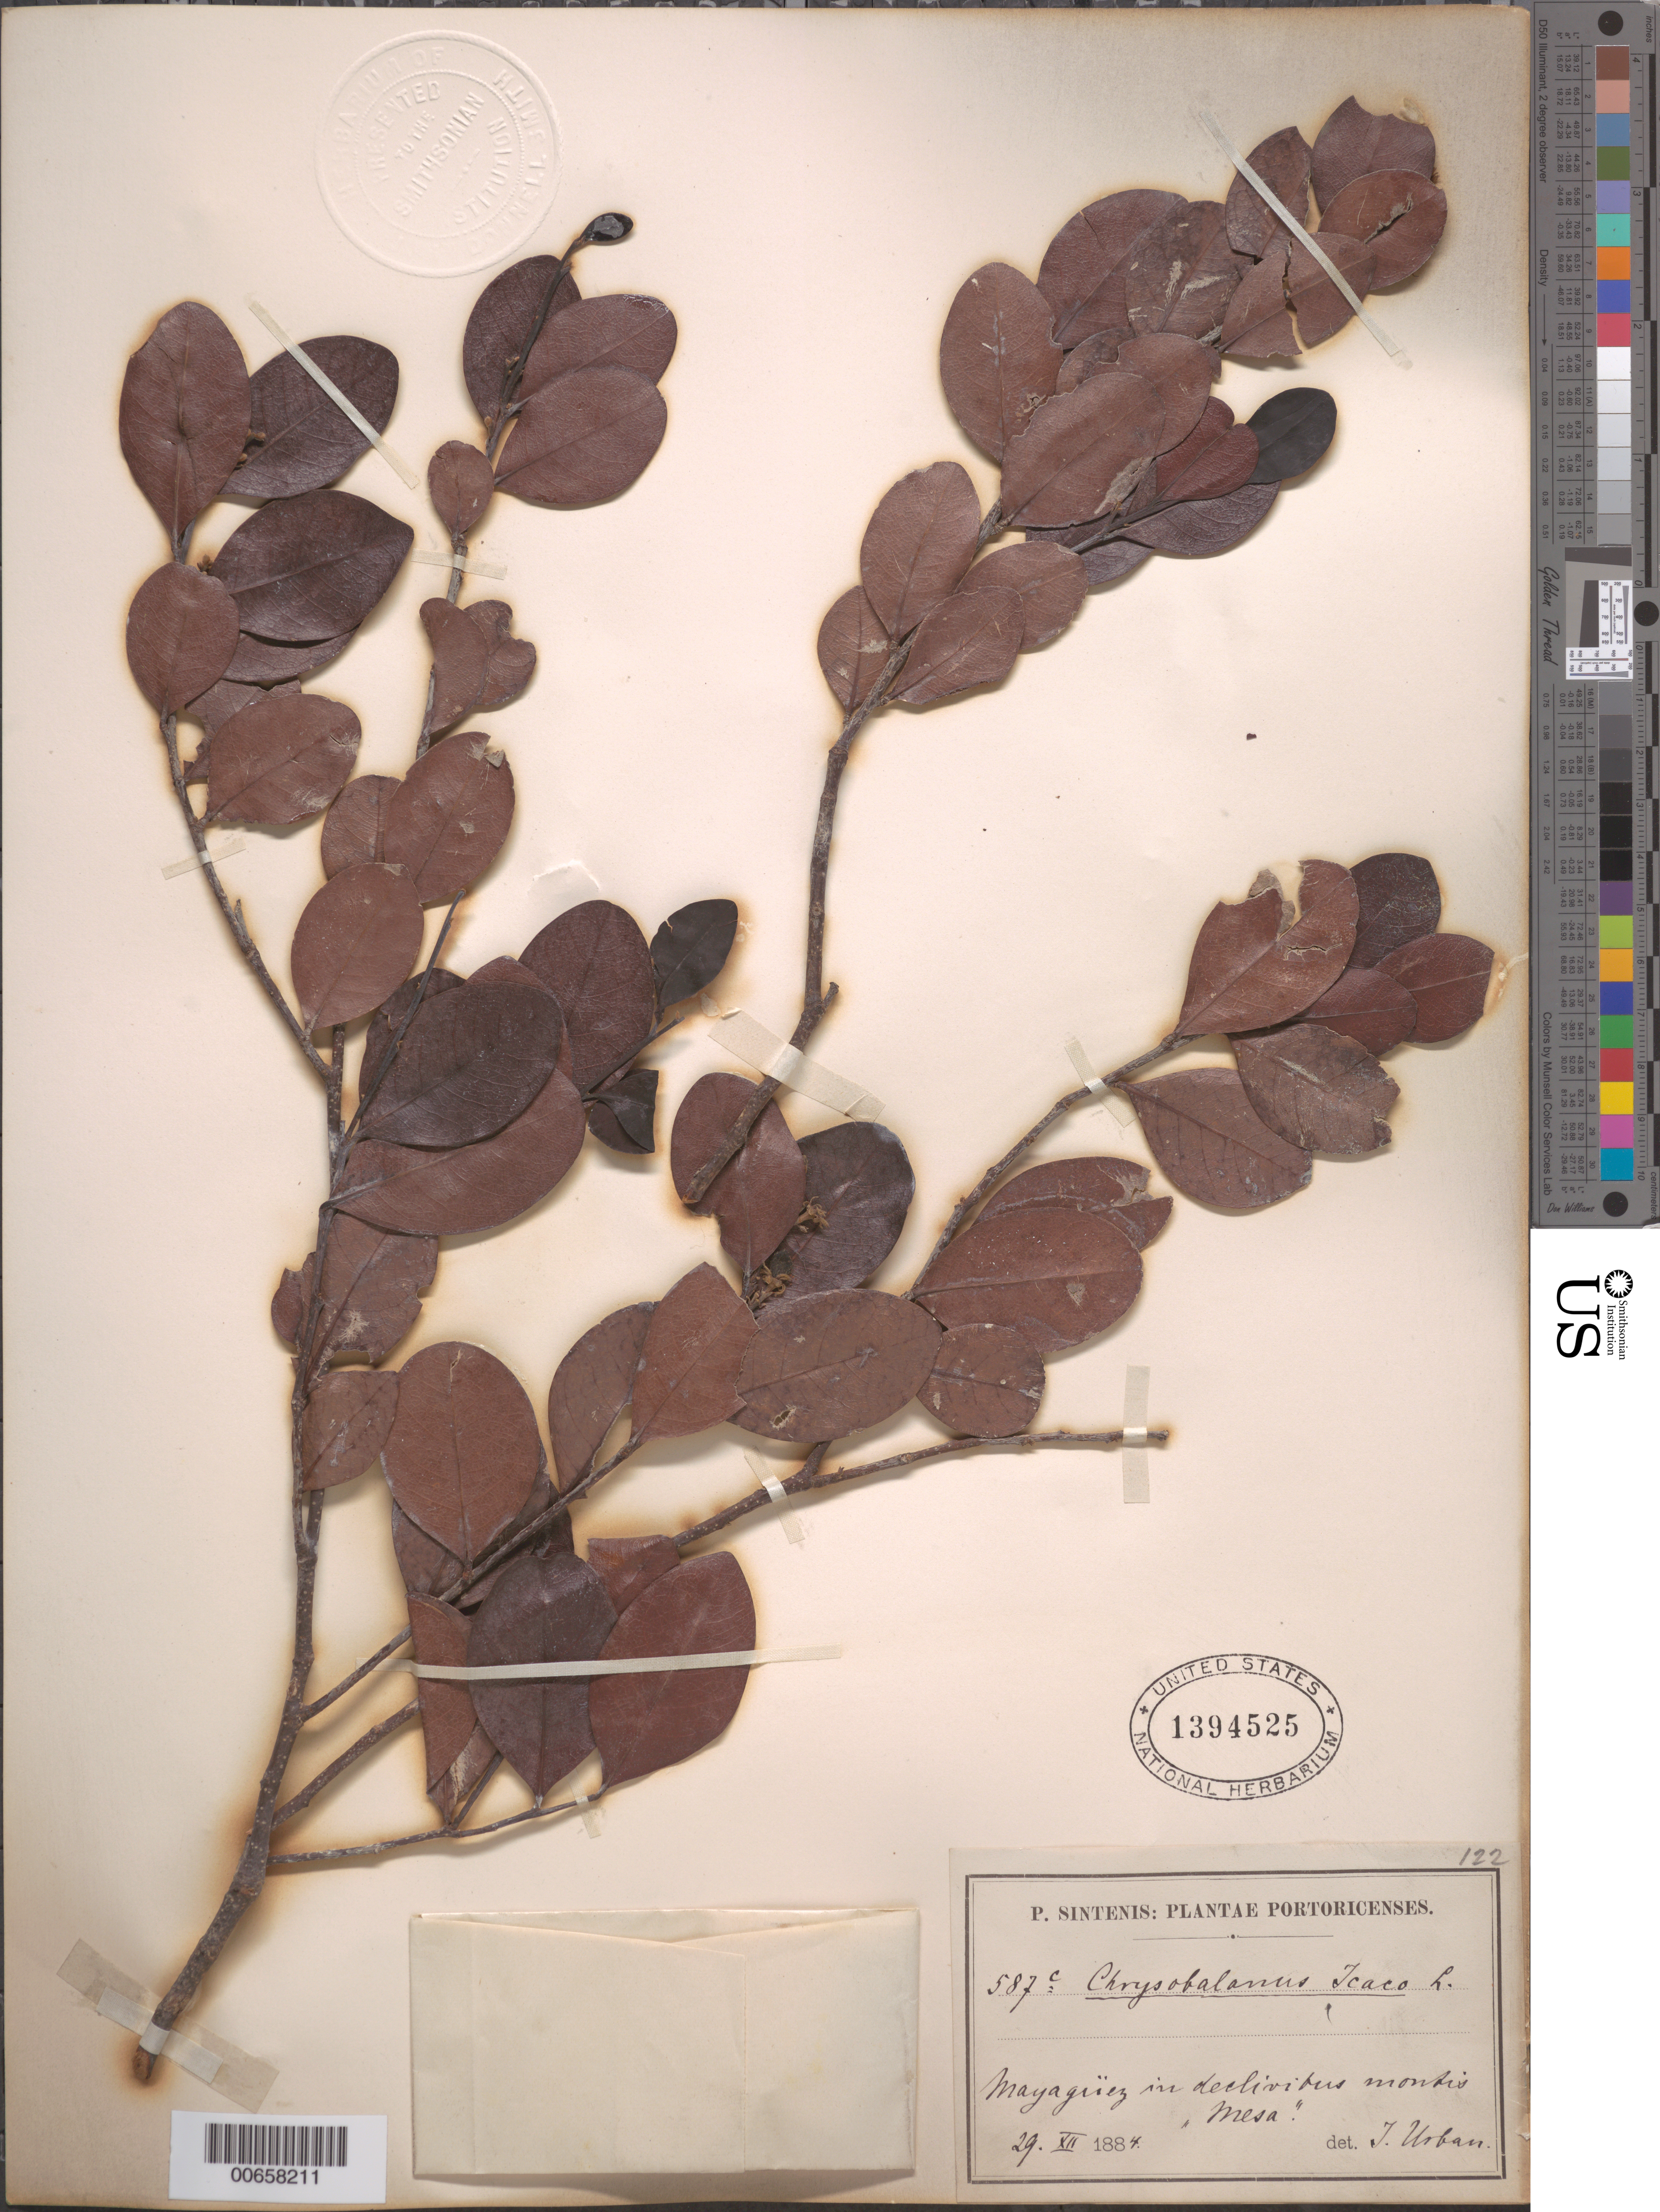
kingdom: Plantae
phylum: Tracheophyta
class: Magnoliopsida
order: Malpighiales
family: Chrysobalanaceae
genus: Chrysobalanus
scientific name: Chrysobalanus icaco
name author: L.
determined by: Urban, Ignatz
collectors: P. Sintenis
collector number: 587c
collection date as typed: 29 Dec 1884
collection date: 1884-12-29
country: Puerto Rico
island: Greater Antilles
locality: Mayaguez in declivibus montis mesa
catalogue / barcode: US 1394525